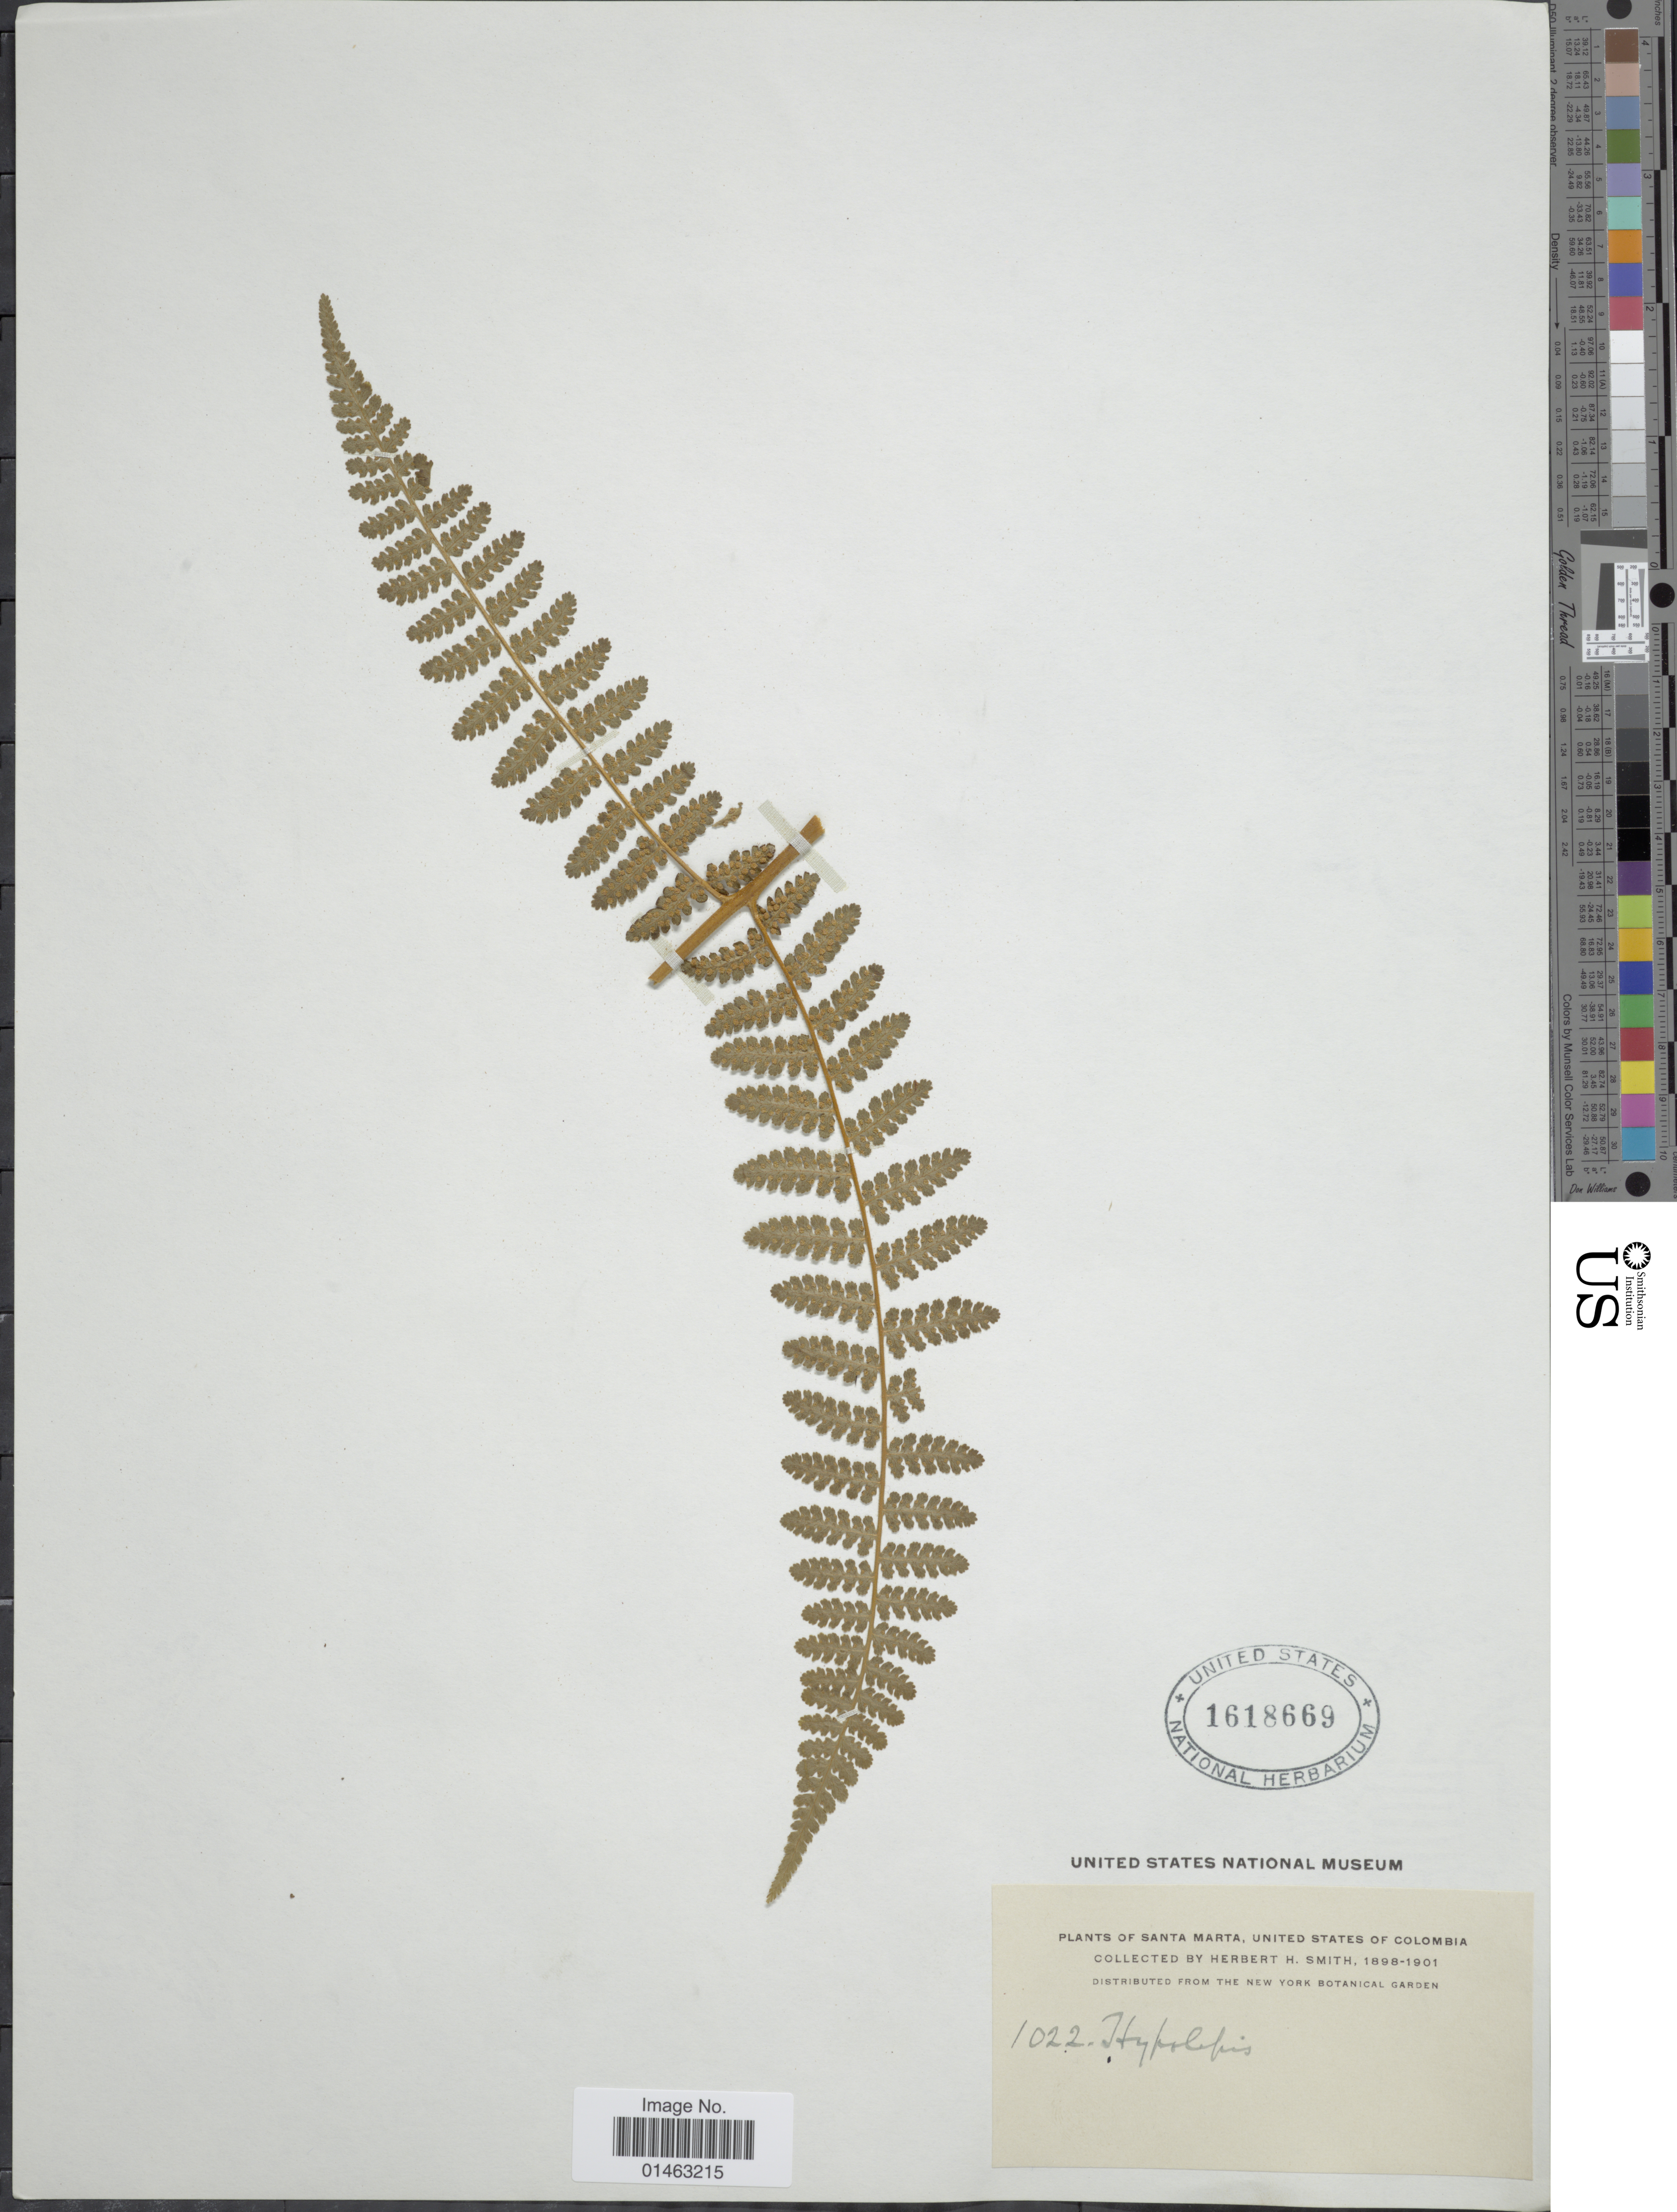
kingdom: Plantae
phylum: Tracheophyta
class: Polypodiopsida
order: Polypodiales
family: Dennstaedtiaceae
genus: Hypolepis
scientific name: Hypolepis viscosa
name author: H. Karst.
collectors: H. H. Smith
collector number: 1022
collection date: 1898/1901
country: Colombia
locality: Santa Marta, United States of Colombia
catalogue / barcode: US 1618669